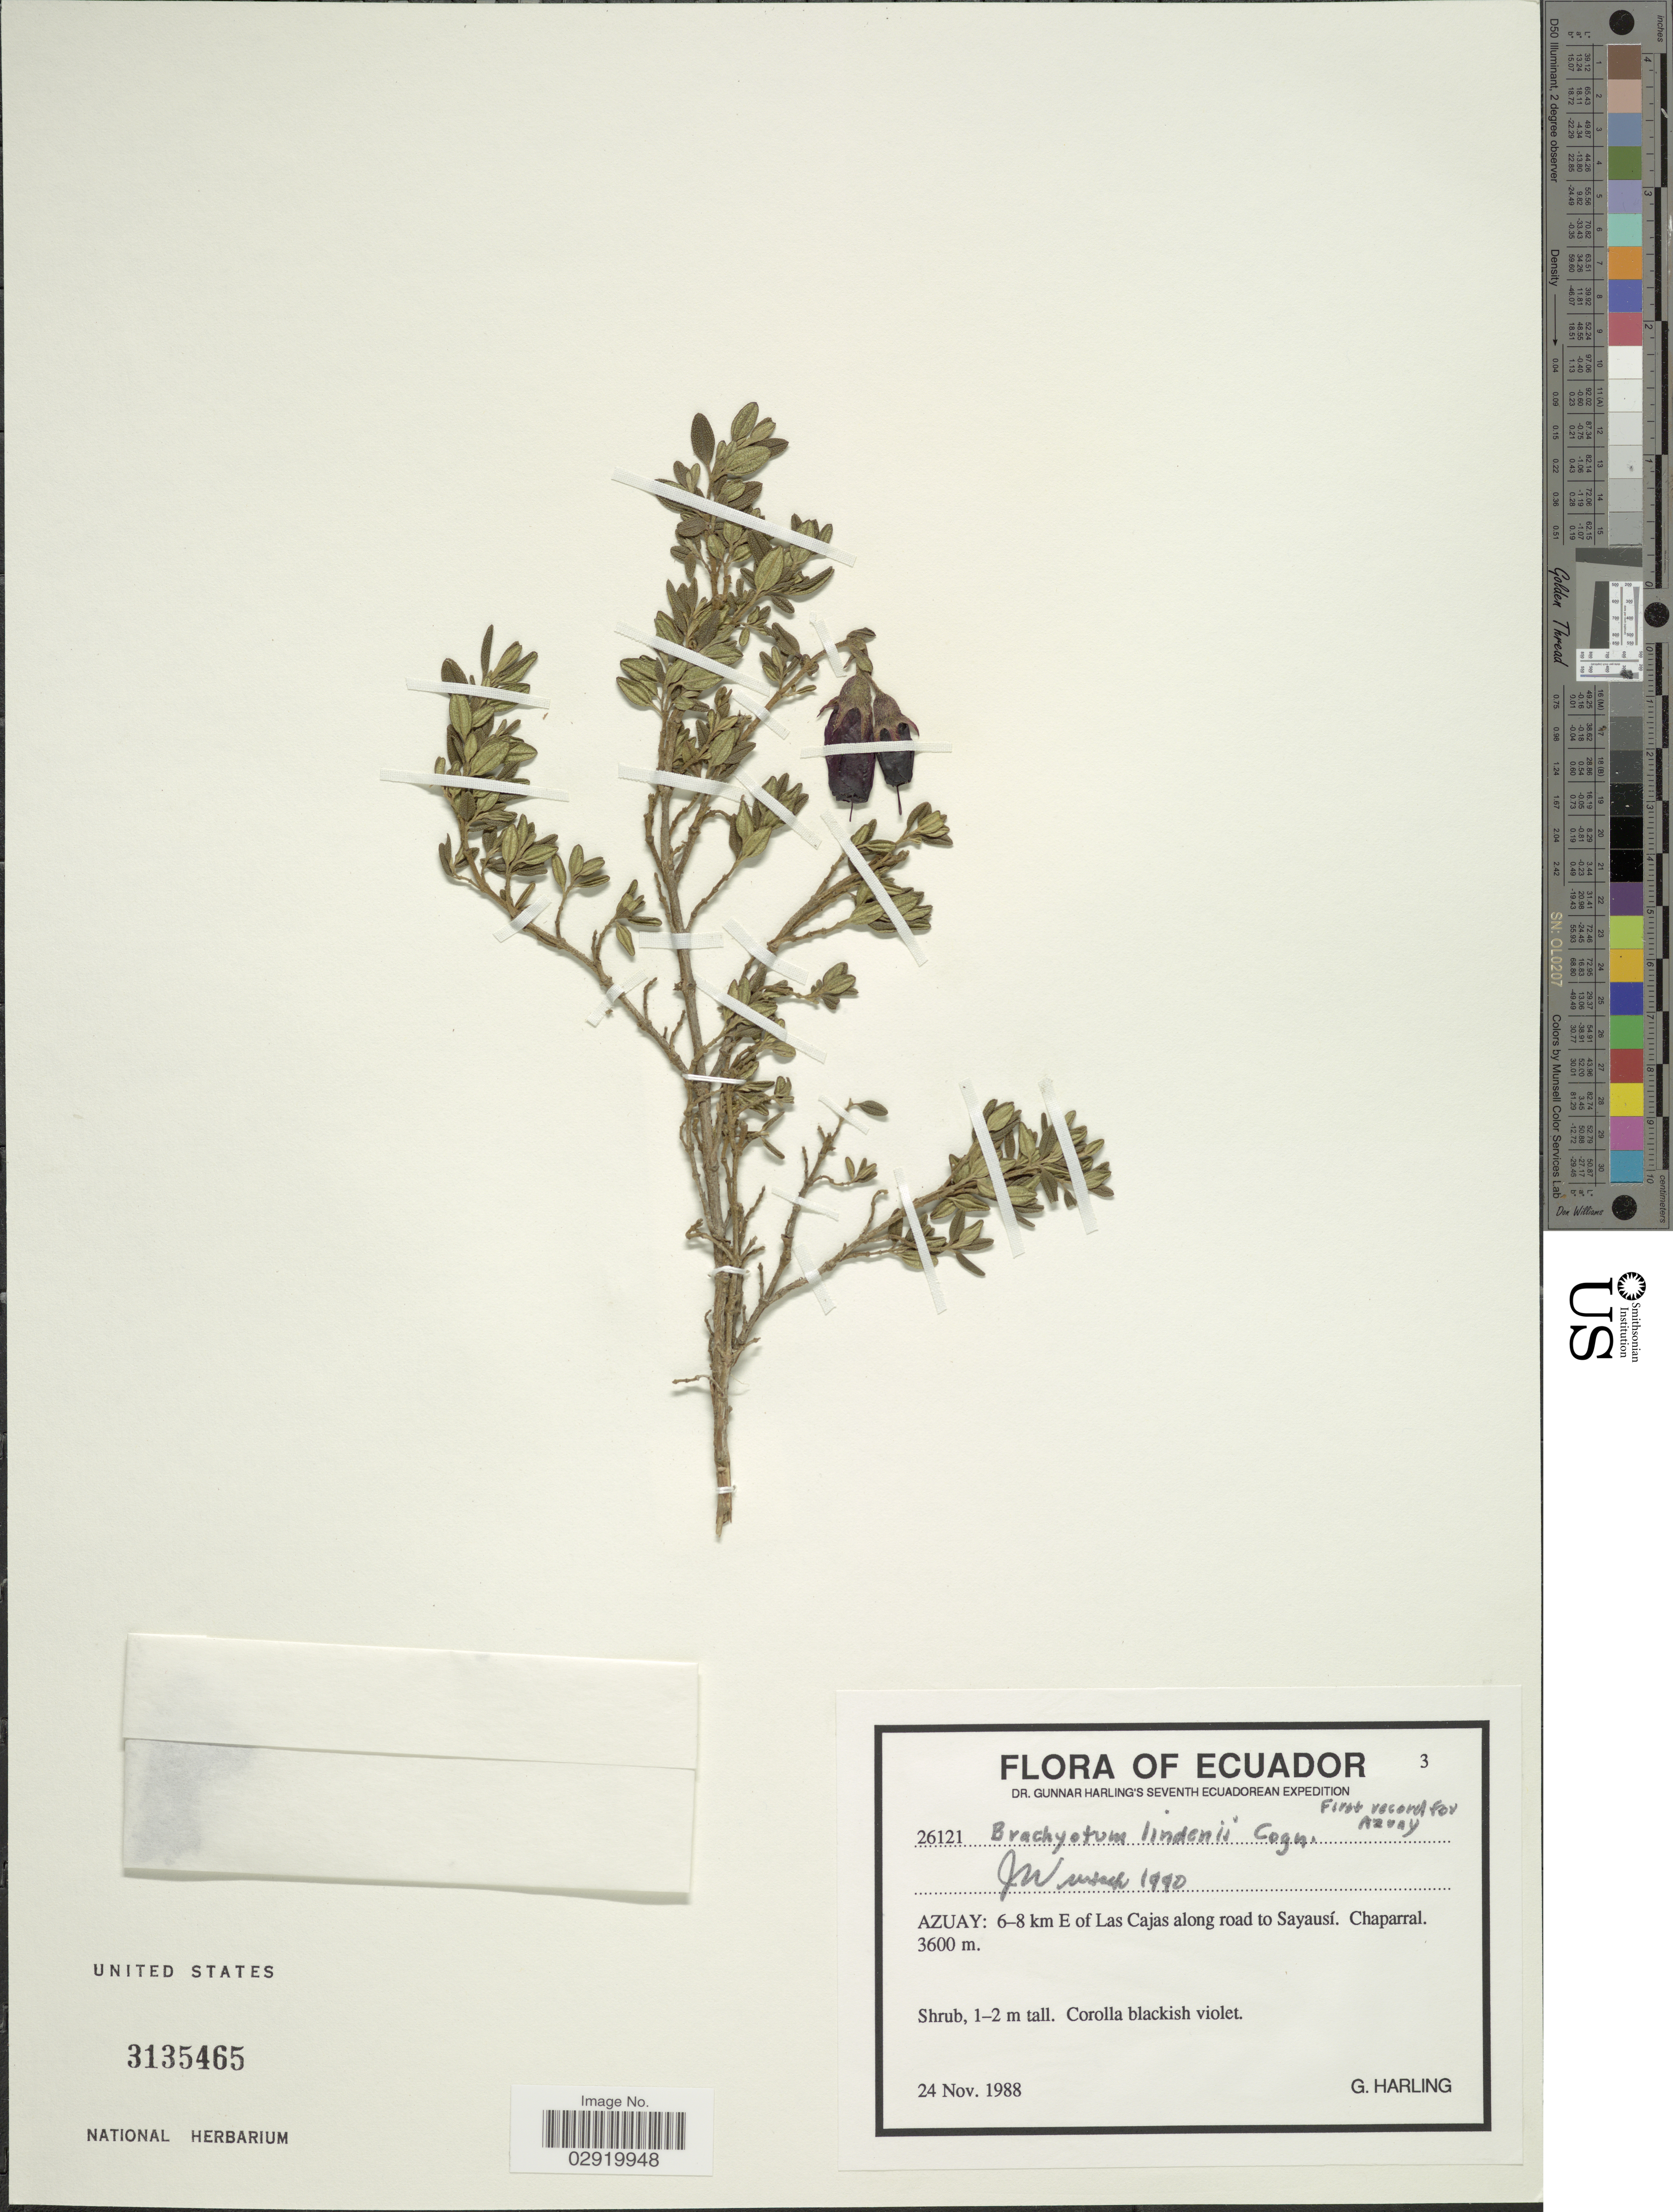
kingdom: Plantae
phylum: Tracheophyta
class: Magnoliopsida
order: Myrtales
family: Melastomataceae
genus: Brachyotum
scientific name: Brachyotum lindenii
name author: Cogn.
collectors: G. Harling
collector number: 26121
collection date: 1988-11-24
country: Ecuador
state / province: Azuay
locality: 6-8 km E of Las Cajas along road to Sayausí. Chaparral.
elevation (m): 3600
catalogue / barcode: US 3135465